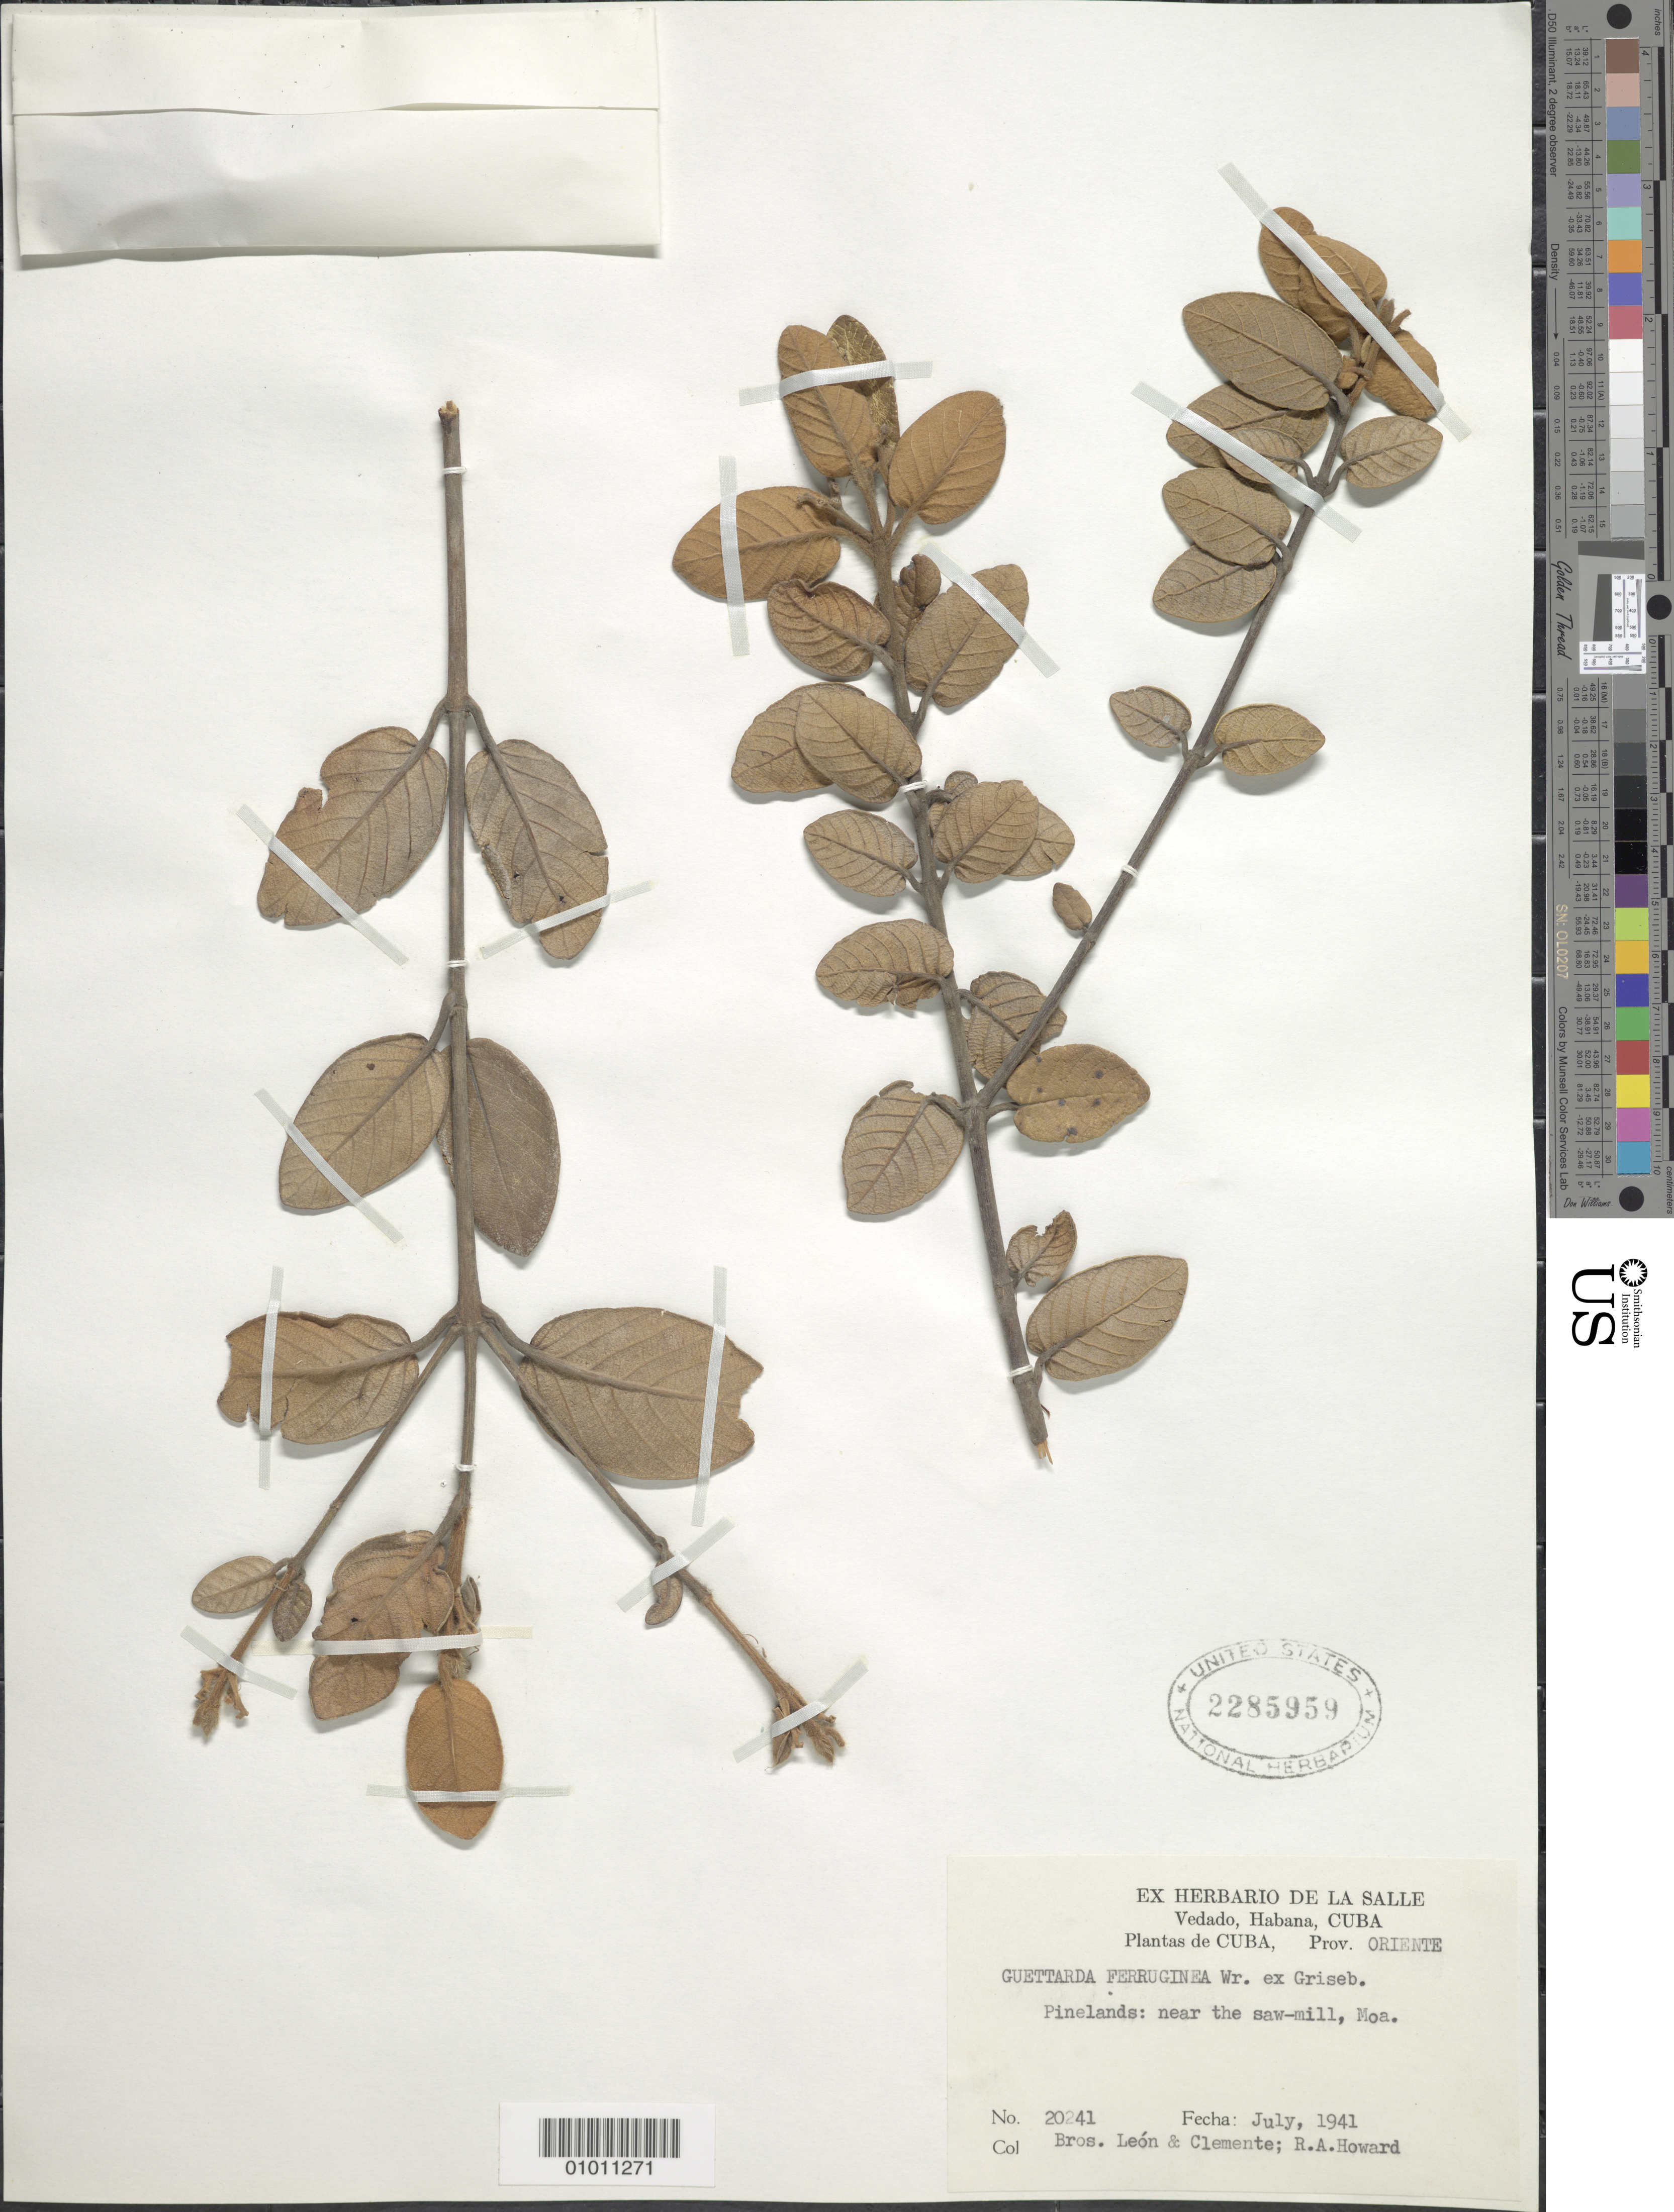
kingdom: Plantae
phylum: Tracheophyta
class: Magnoliopsida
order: Gentianales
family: Rubiaceae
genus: Guettarda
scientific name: Guettarda ferruginea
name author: Griseb.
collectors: Bro. León, Bro. Clemente & R. A. Howard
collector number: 20241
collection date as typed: Jul 1941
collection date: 1941-07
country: Cuba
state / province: Holguín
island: Cuba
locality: Moa, near saw mill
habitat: Pinelands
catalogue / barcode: US 2285959